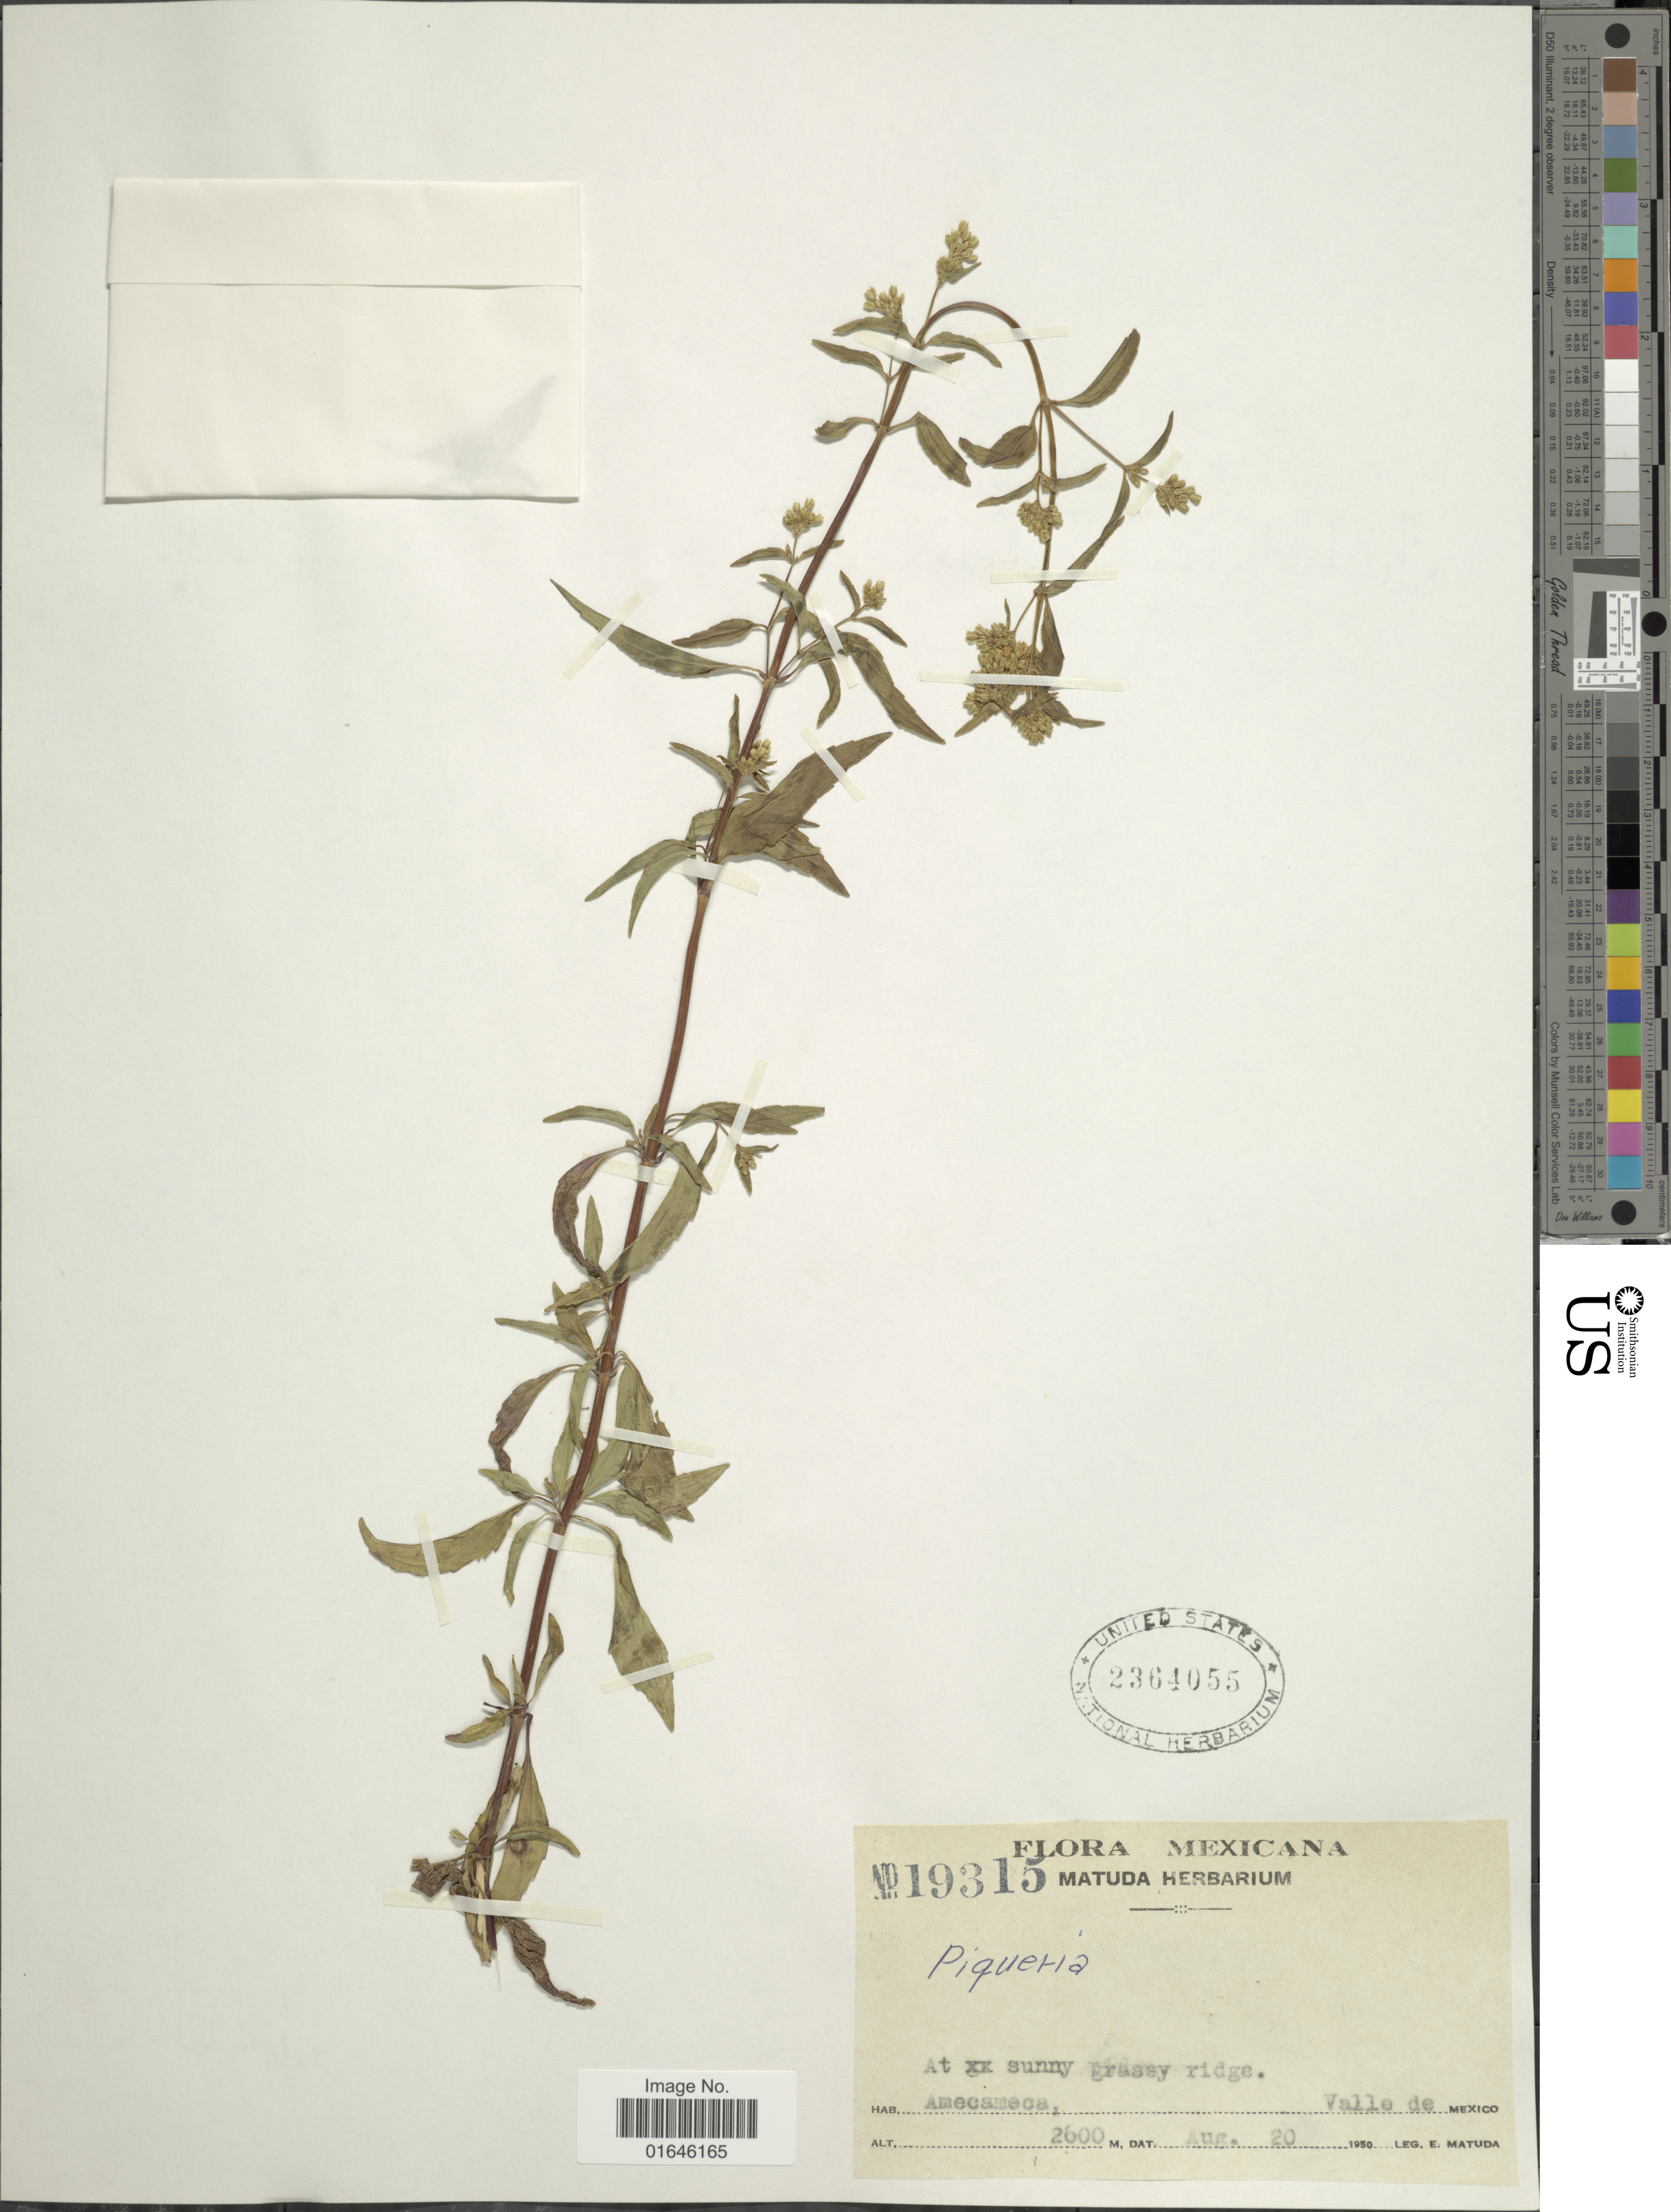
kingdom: Plantae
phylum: Tracheophyta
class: Magnoliopsida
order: Asterales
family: Asteraceae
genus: Piqueria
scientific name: Piqueria trinervia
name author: Cav.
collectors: E. Matuda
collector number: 19315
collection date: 1950-09-20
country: Mexico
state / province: México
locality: Amecameca , Valle de Mexico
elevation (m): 2600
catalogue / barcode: US 2364055